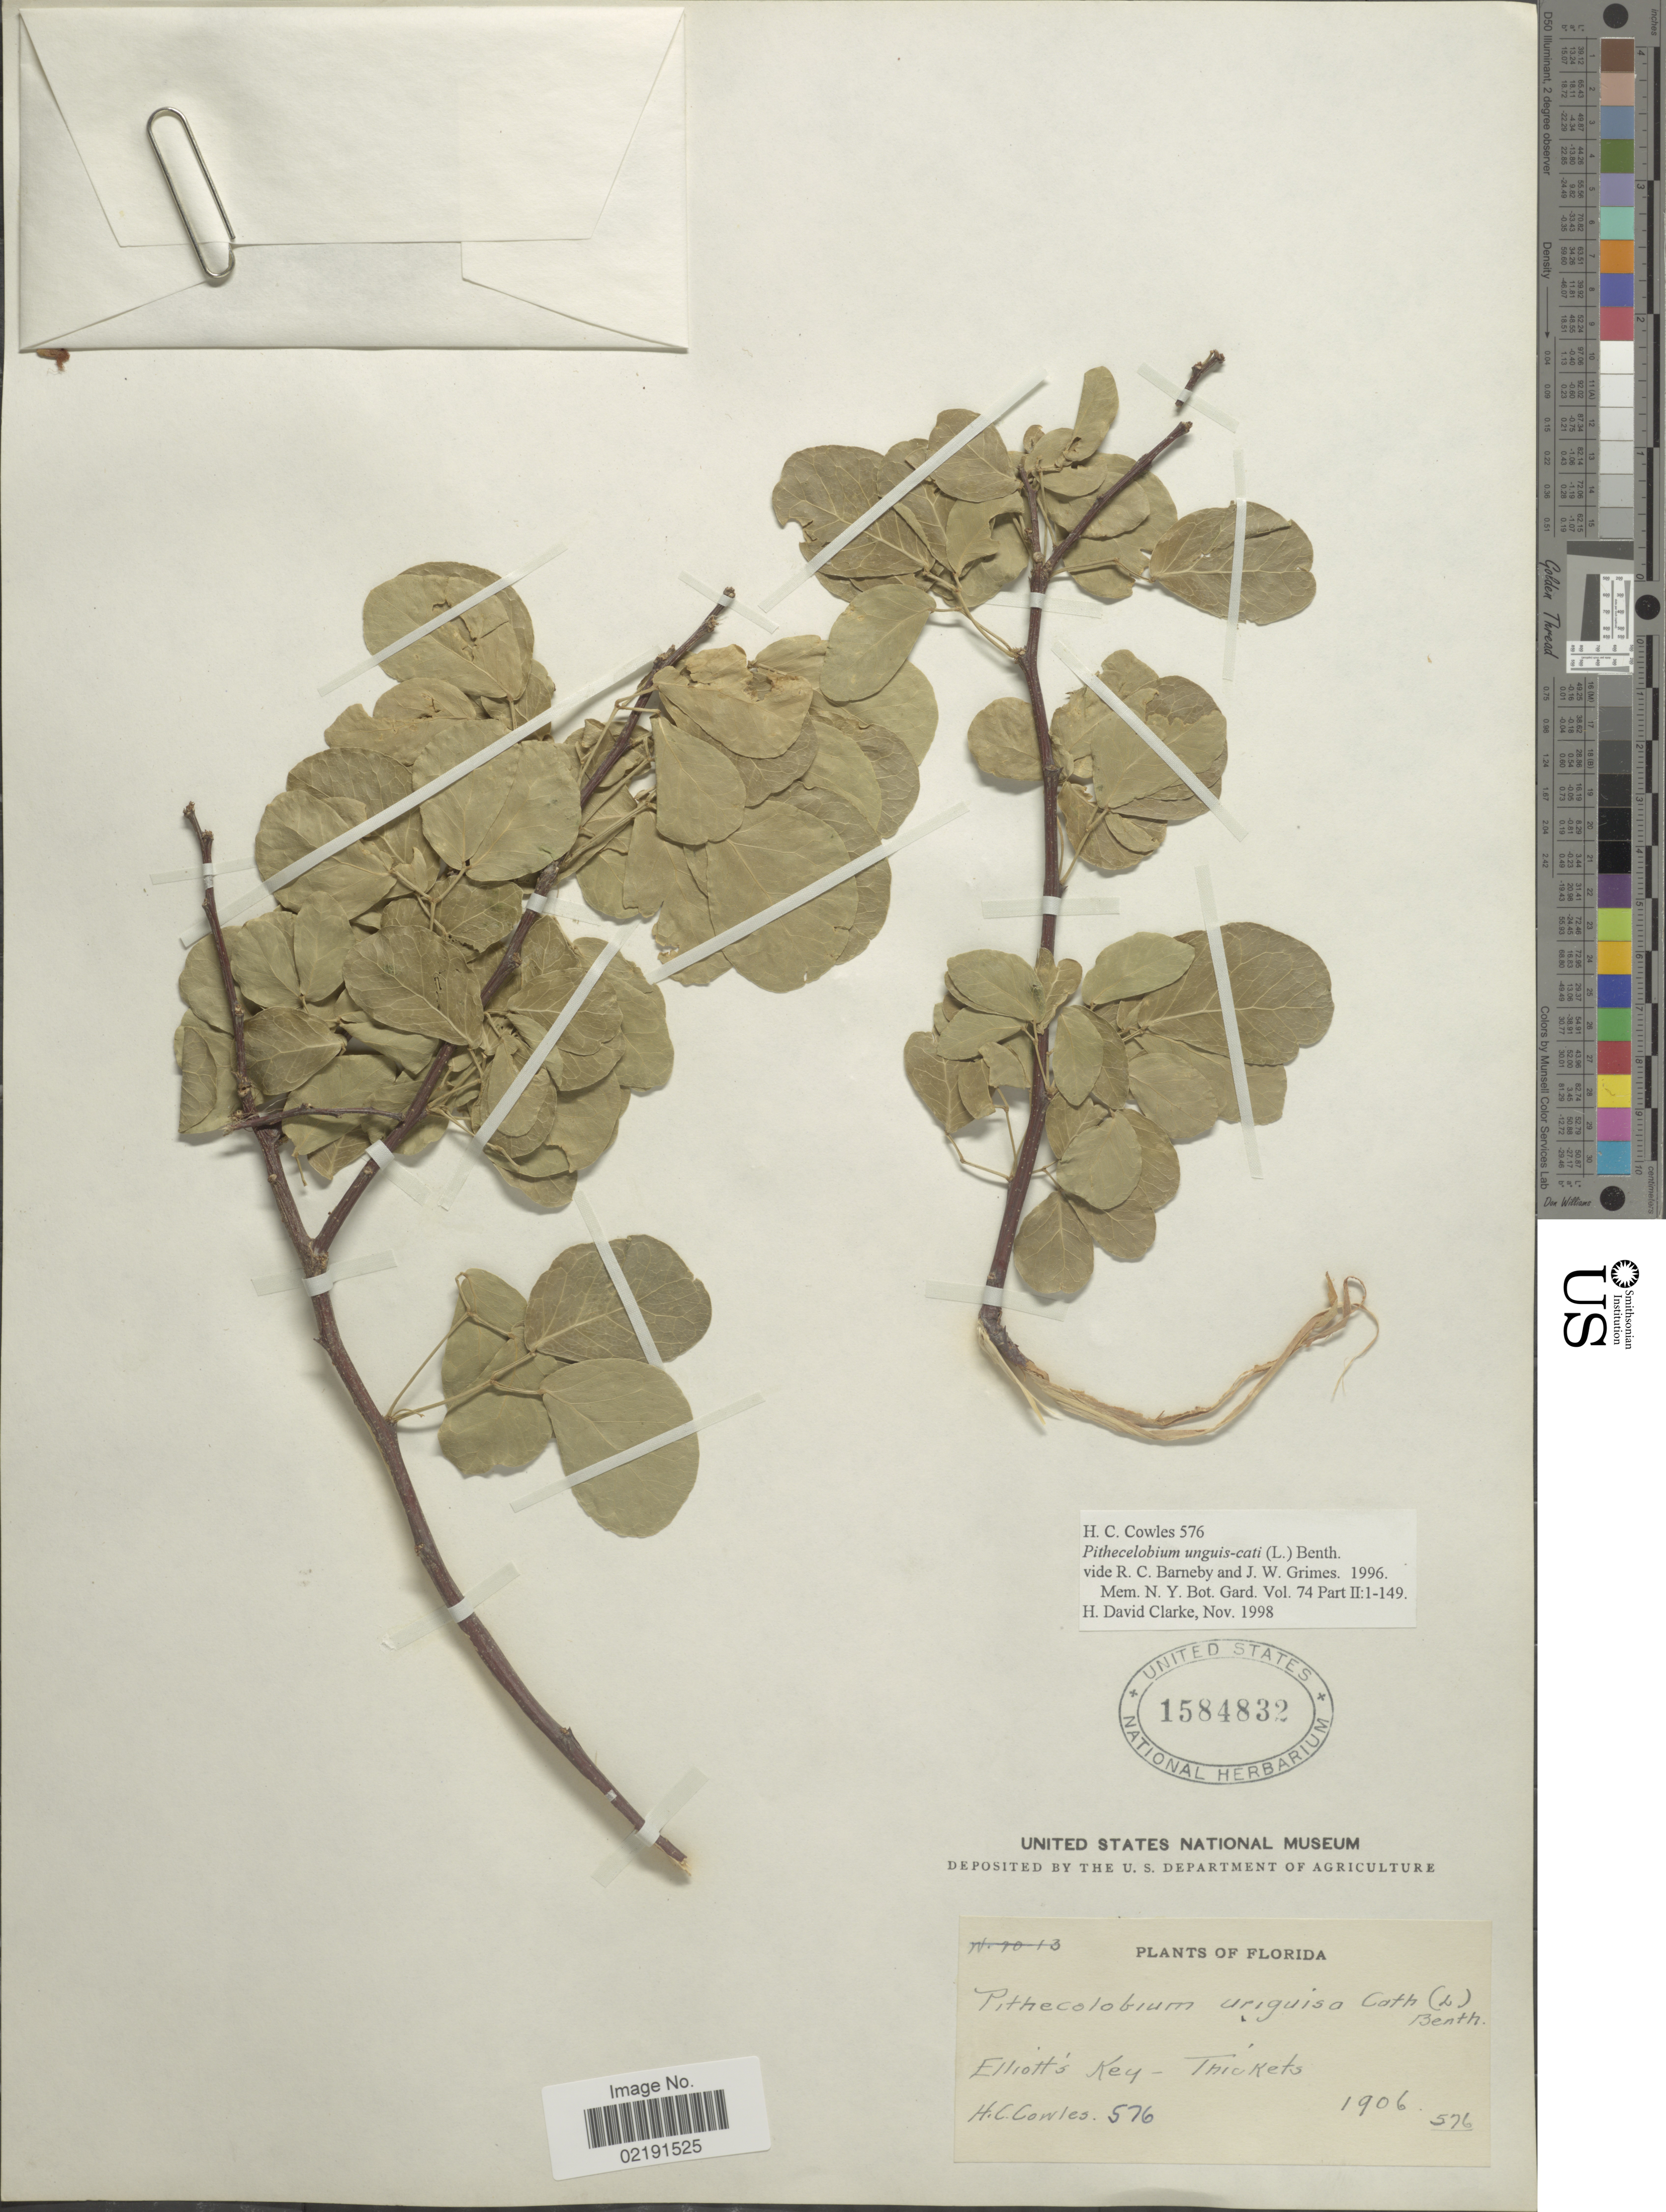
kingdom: Plantae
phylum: Tracheophyta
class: Magnoliopsida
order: Fabales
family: Fabaceae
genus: Pithecellobium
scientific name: Pithecellobium unguis-cati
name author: (L.) Benth.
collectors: H. Cowles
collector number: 576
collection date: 1906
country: United States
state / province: Florida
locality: Elliott's Key - Thickets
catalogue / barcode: US 1584832